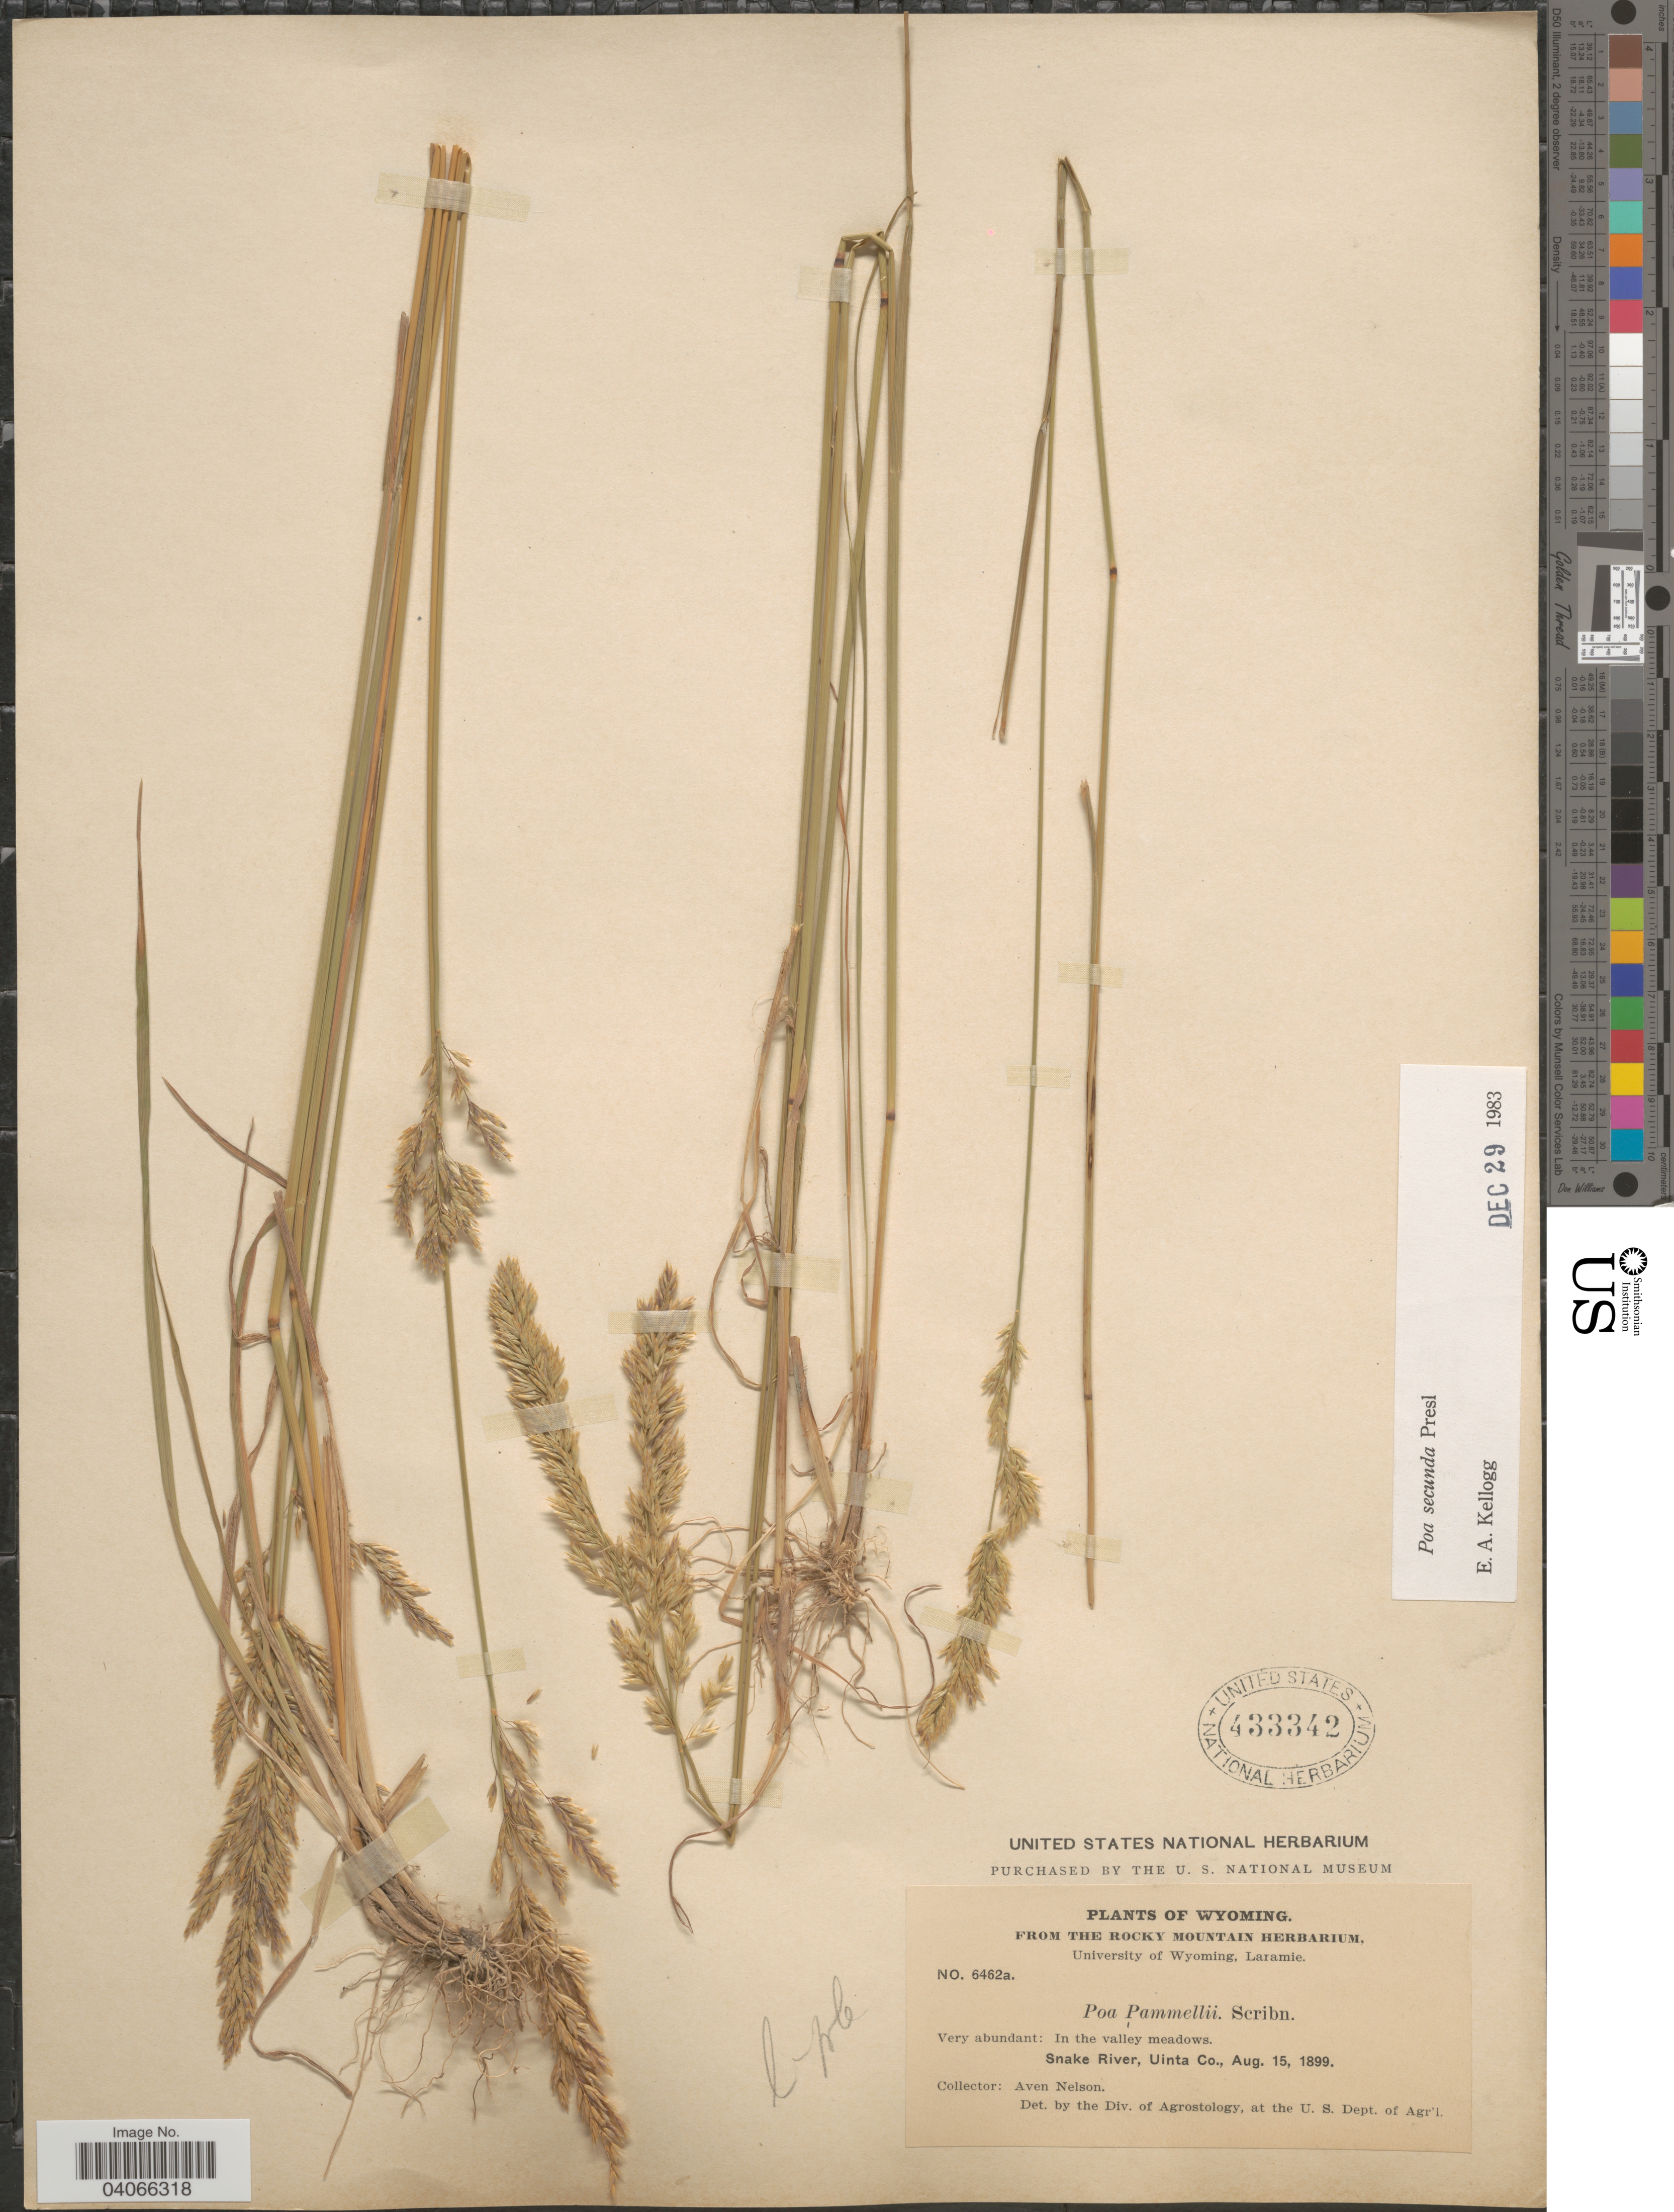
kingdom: Plantae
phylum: Tracheophyta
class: Liliopsida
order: Poales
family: Poaceae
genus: Poa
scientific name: Poa secunda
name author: J. Presl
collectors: A. Nelson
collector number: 6462a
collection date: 1899-08-15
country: United States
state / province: Wyoming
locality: Snake River, Uinta Co.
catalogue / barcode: US 433342